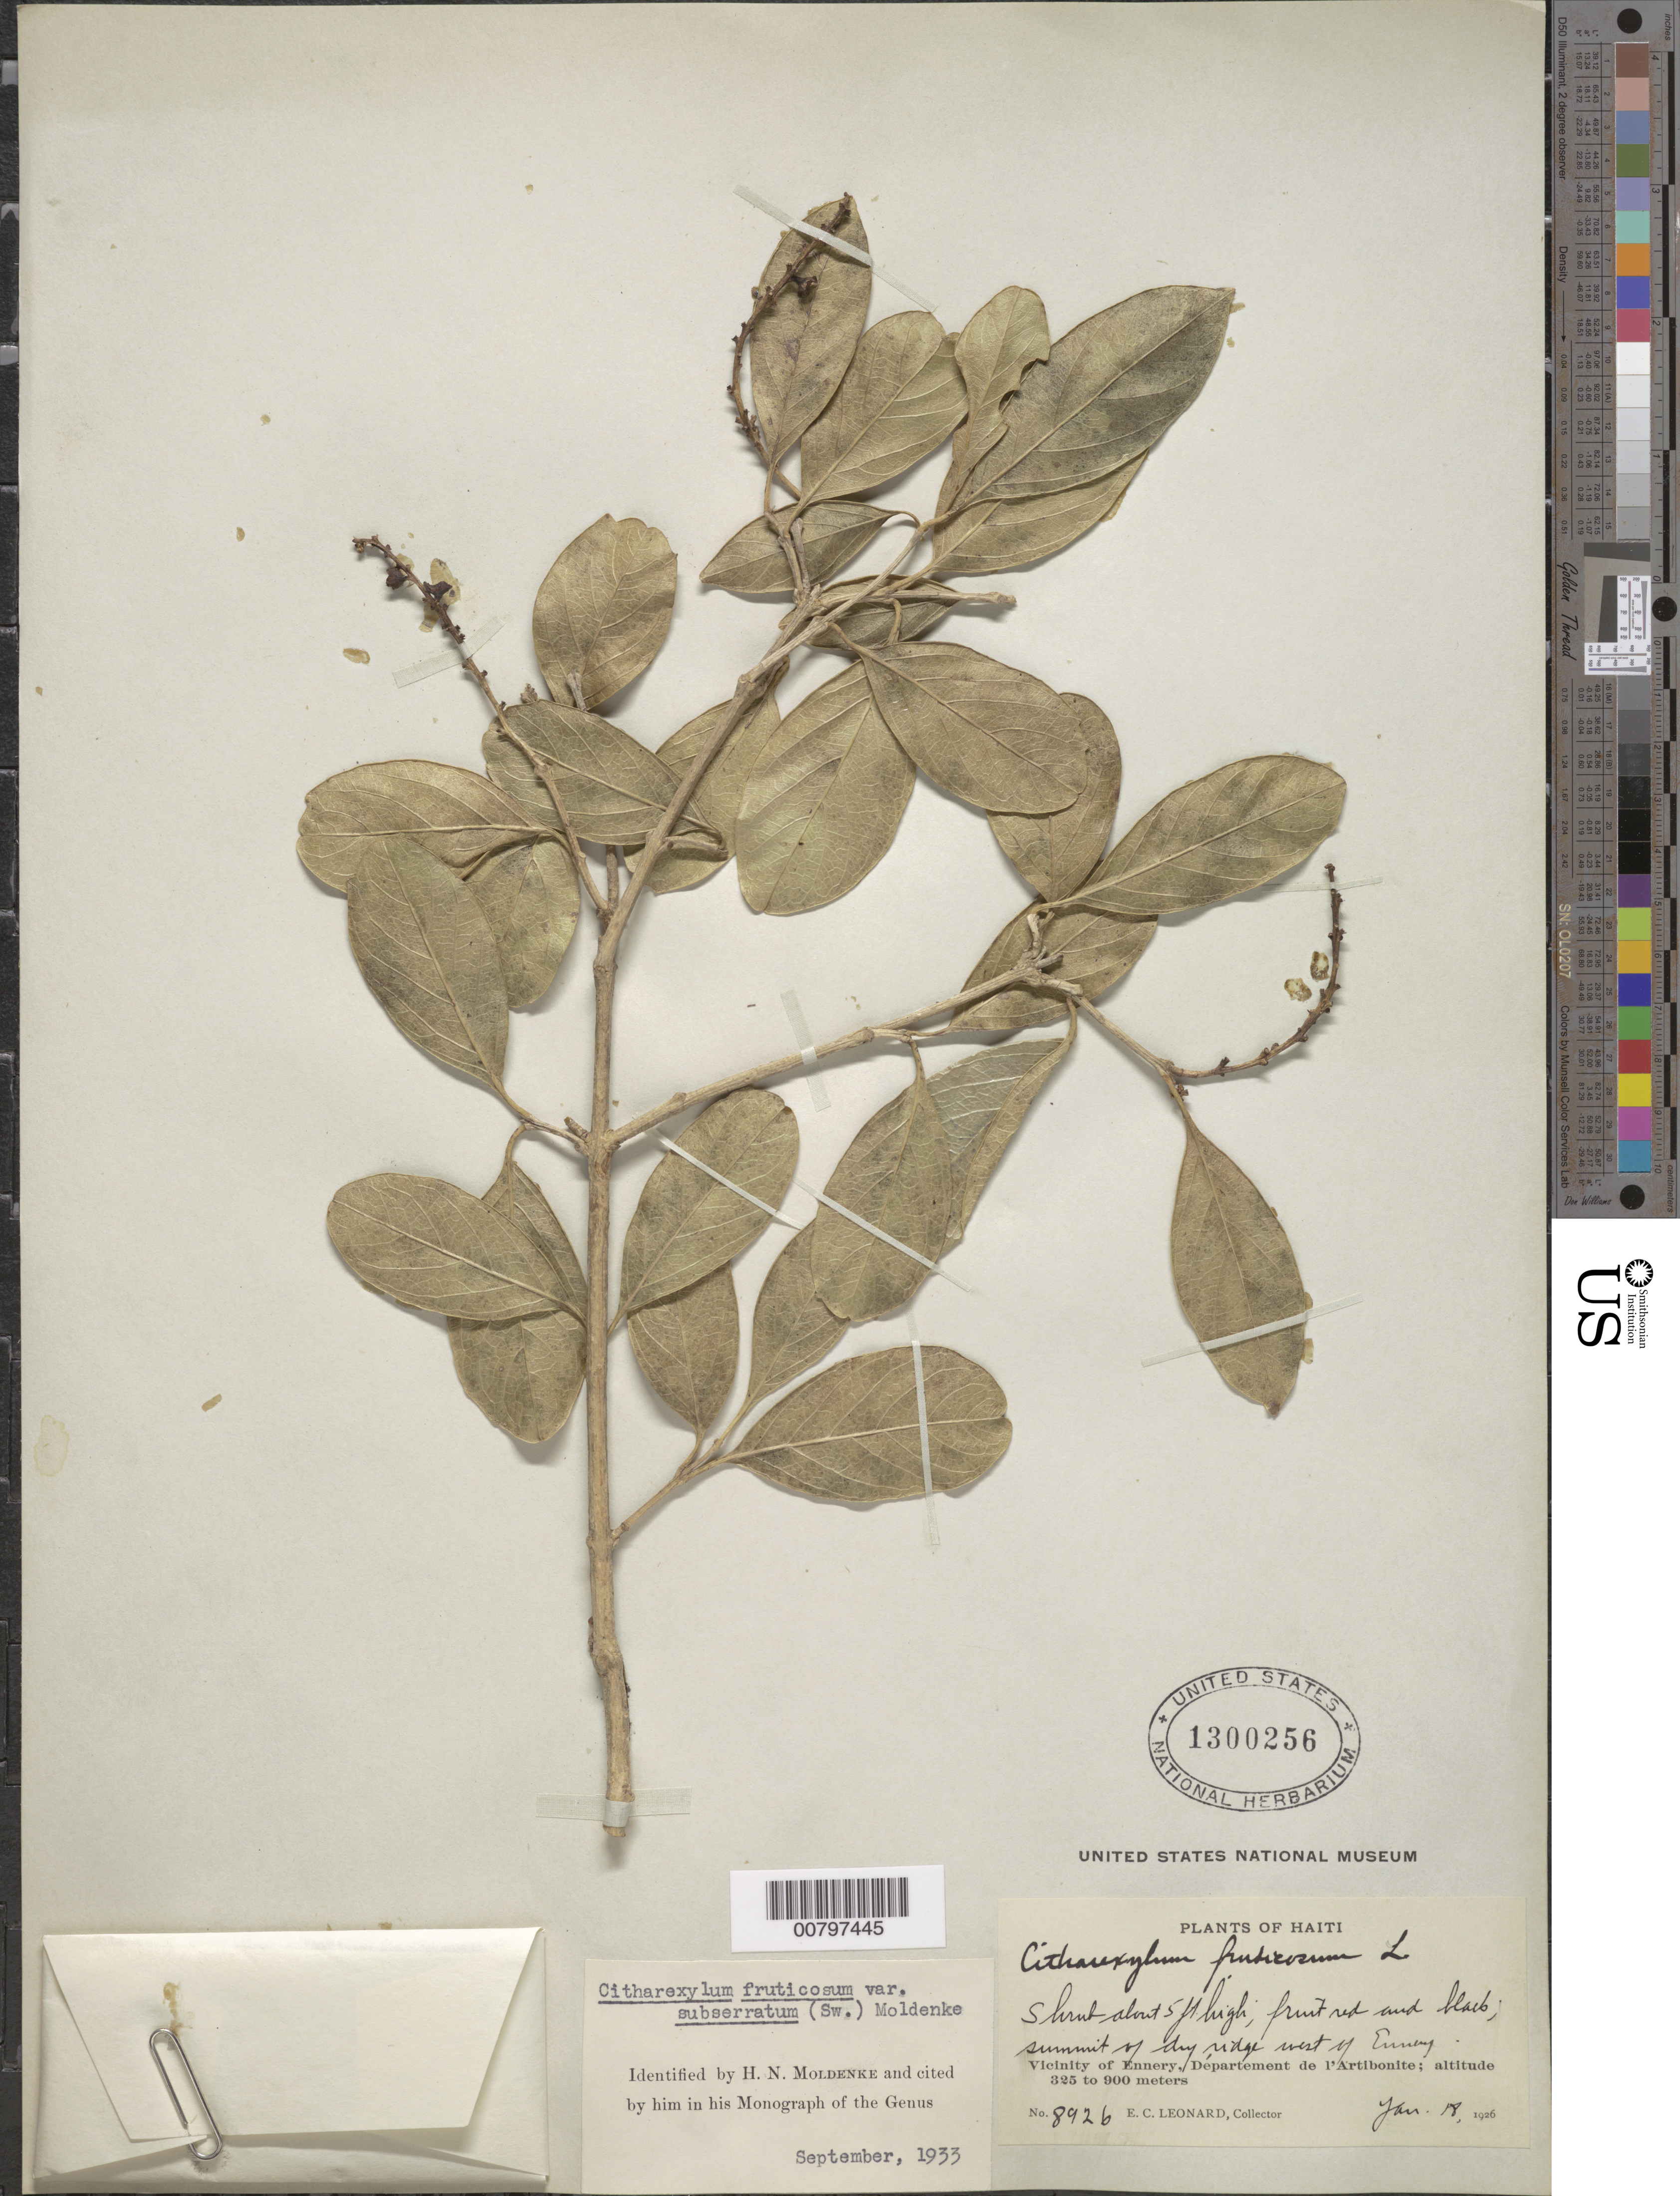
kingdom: Plantae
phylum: Tracheophyta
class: Magnoliopsida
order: Lamiales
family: Verbenaceae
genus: Citharexylum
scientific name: Citharexylum spinosum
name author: L.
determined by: Moldenke, H. N.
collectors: E. C. Leonard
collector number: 8926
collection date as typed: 18 Jan 1926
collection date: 1926-01-18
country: Haiti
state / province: Artibonite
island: Hispaniola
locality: Vicinity of Ennery, summit of dry ridge W of city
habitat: Dry ridge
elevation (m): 325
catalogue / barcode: US 1300256